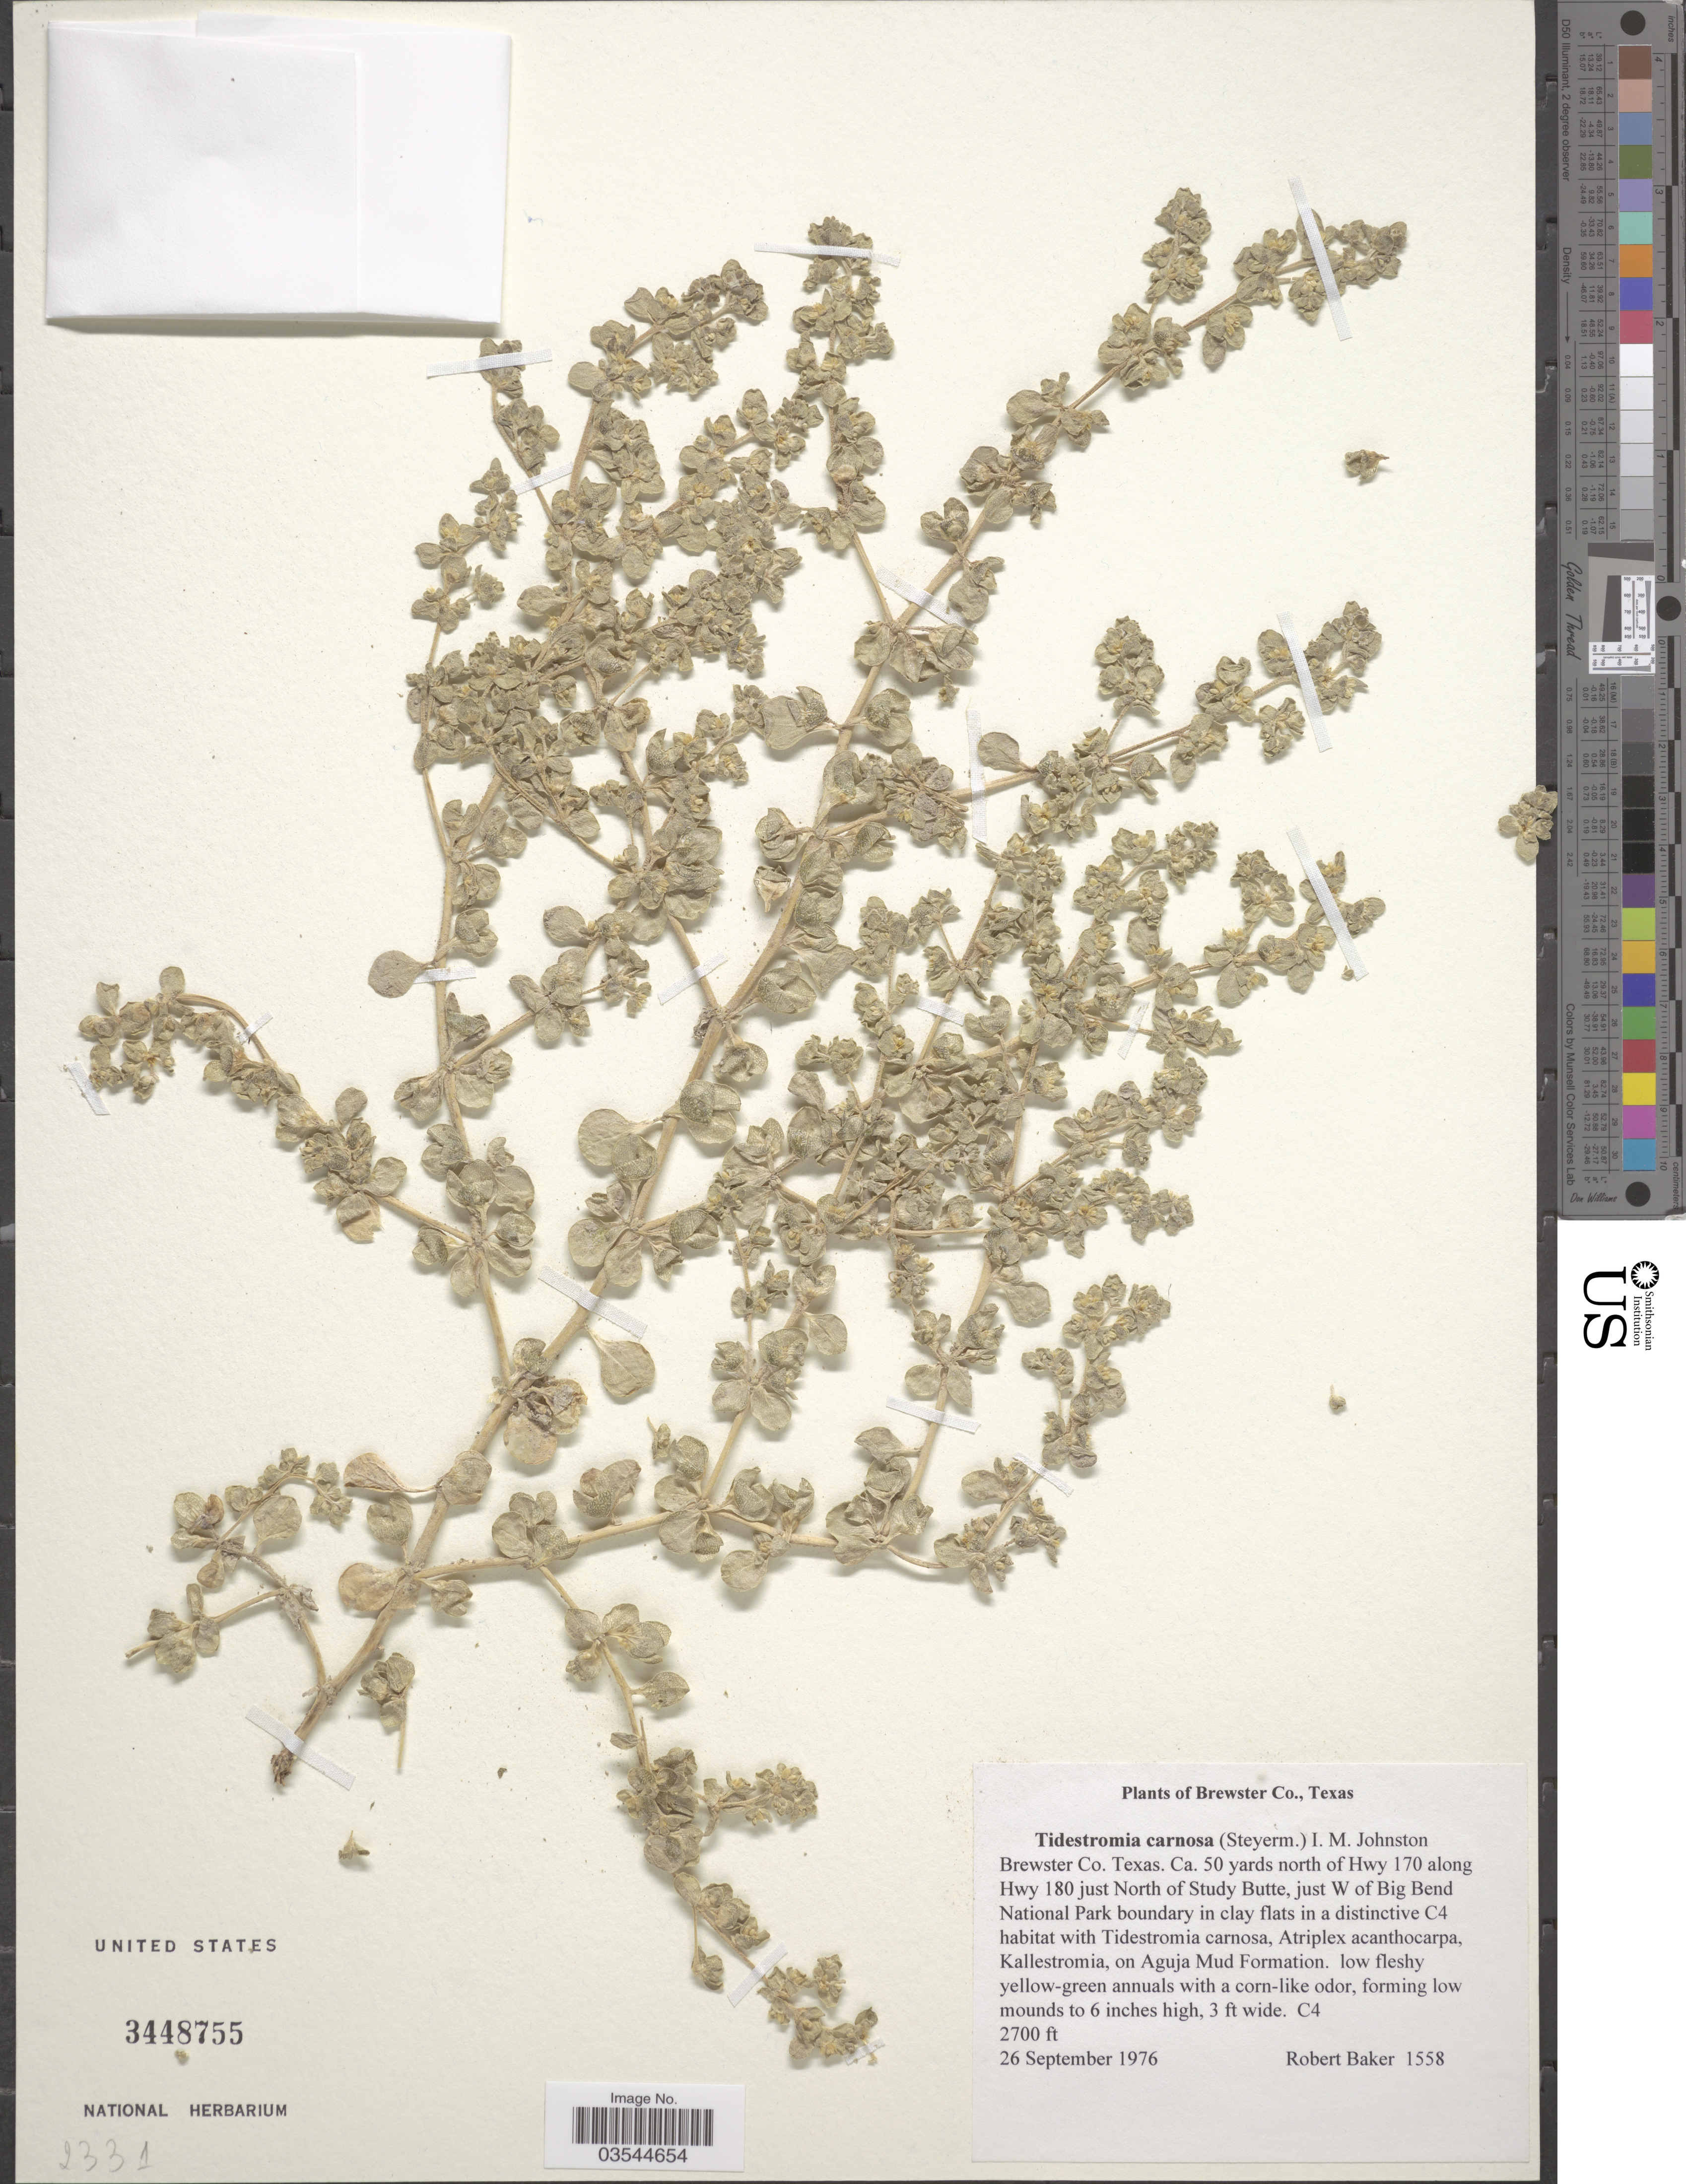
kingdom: Plantae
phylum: Tracheophyta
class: Magnoliopsida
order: Caryophyllales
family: Amaranthaceae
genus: Tidestromia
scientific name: Tidestromia carnosa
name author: (Steyerm.) I.M. Johnst.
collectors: R. Baker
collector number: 1558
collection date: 1976-09-26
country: United States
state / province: Texas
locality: Brewster Co. Ca. 50 yards north of Hwy 170 along Hwy 180 just North of Study Butte, just W of Big Bend National Park boundary.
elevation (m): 823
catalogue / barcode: US 3448755